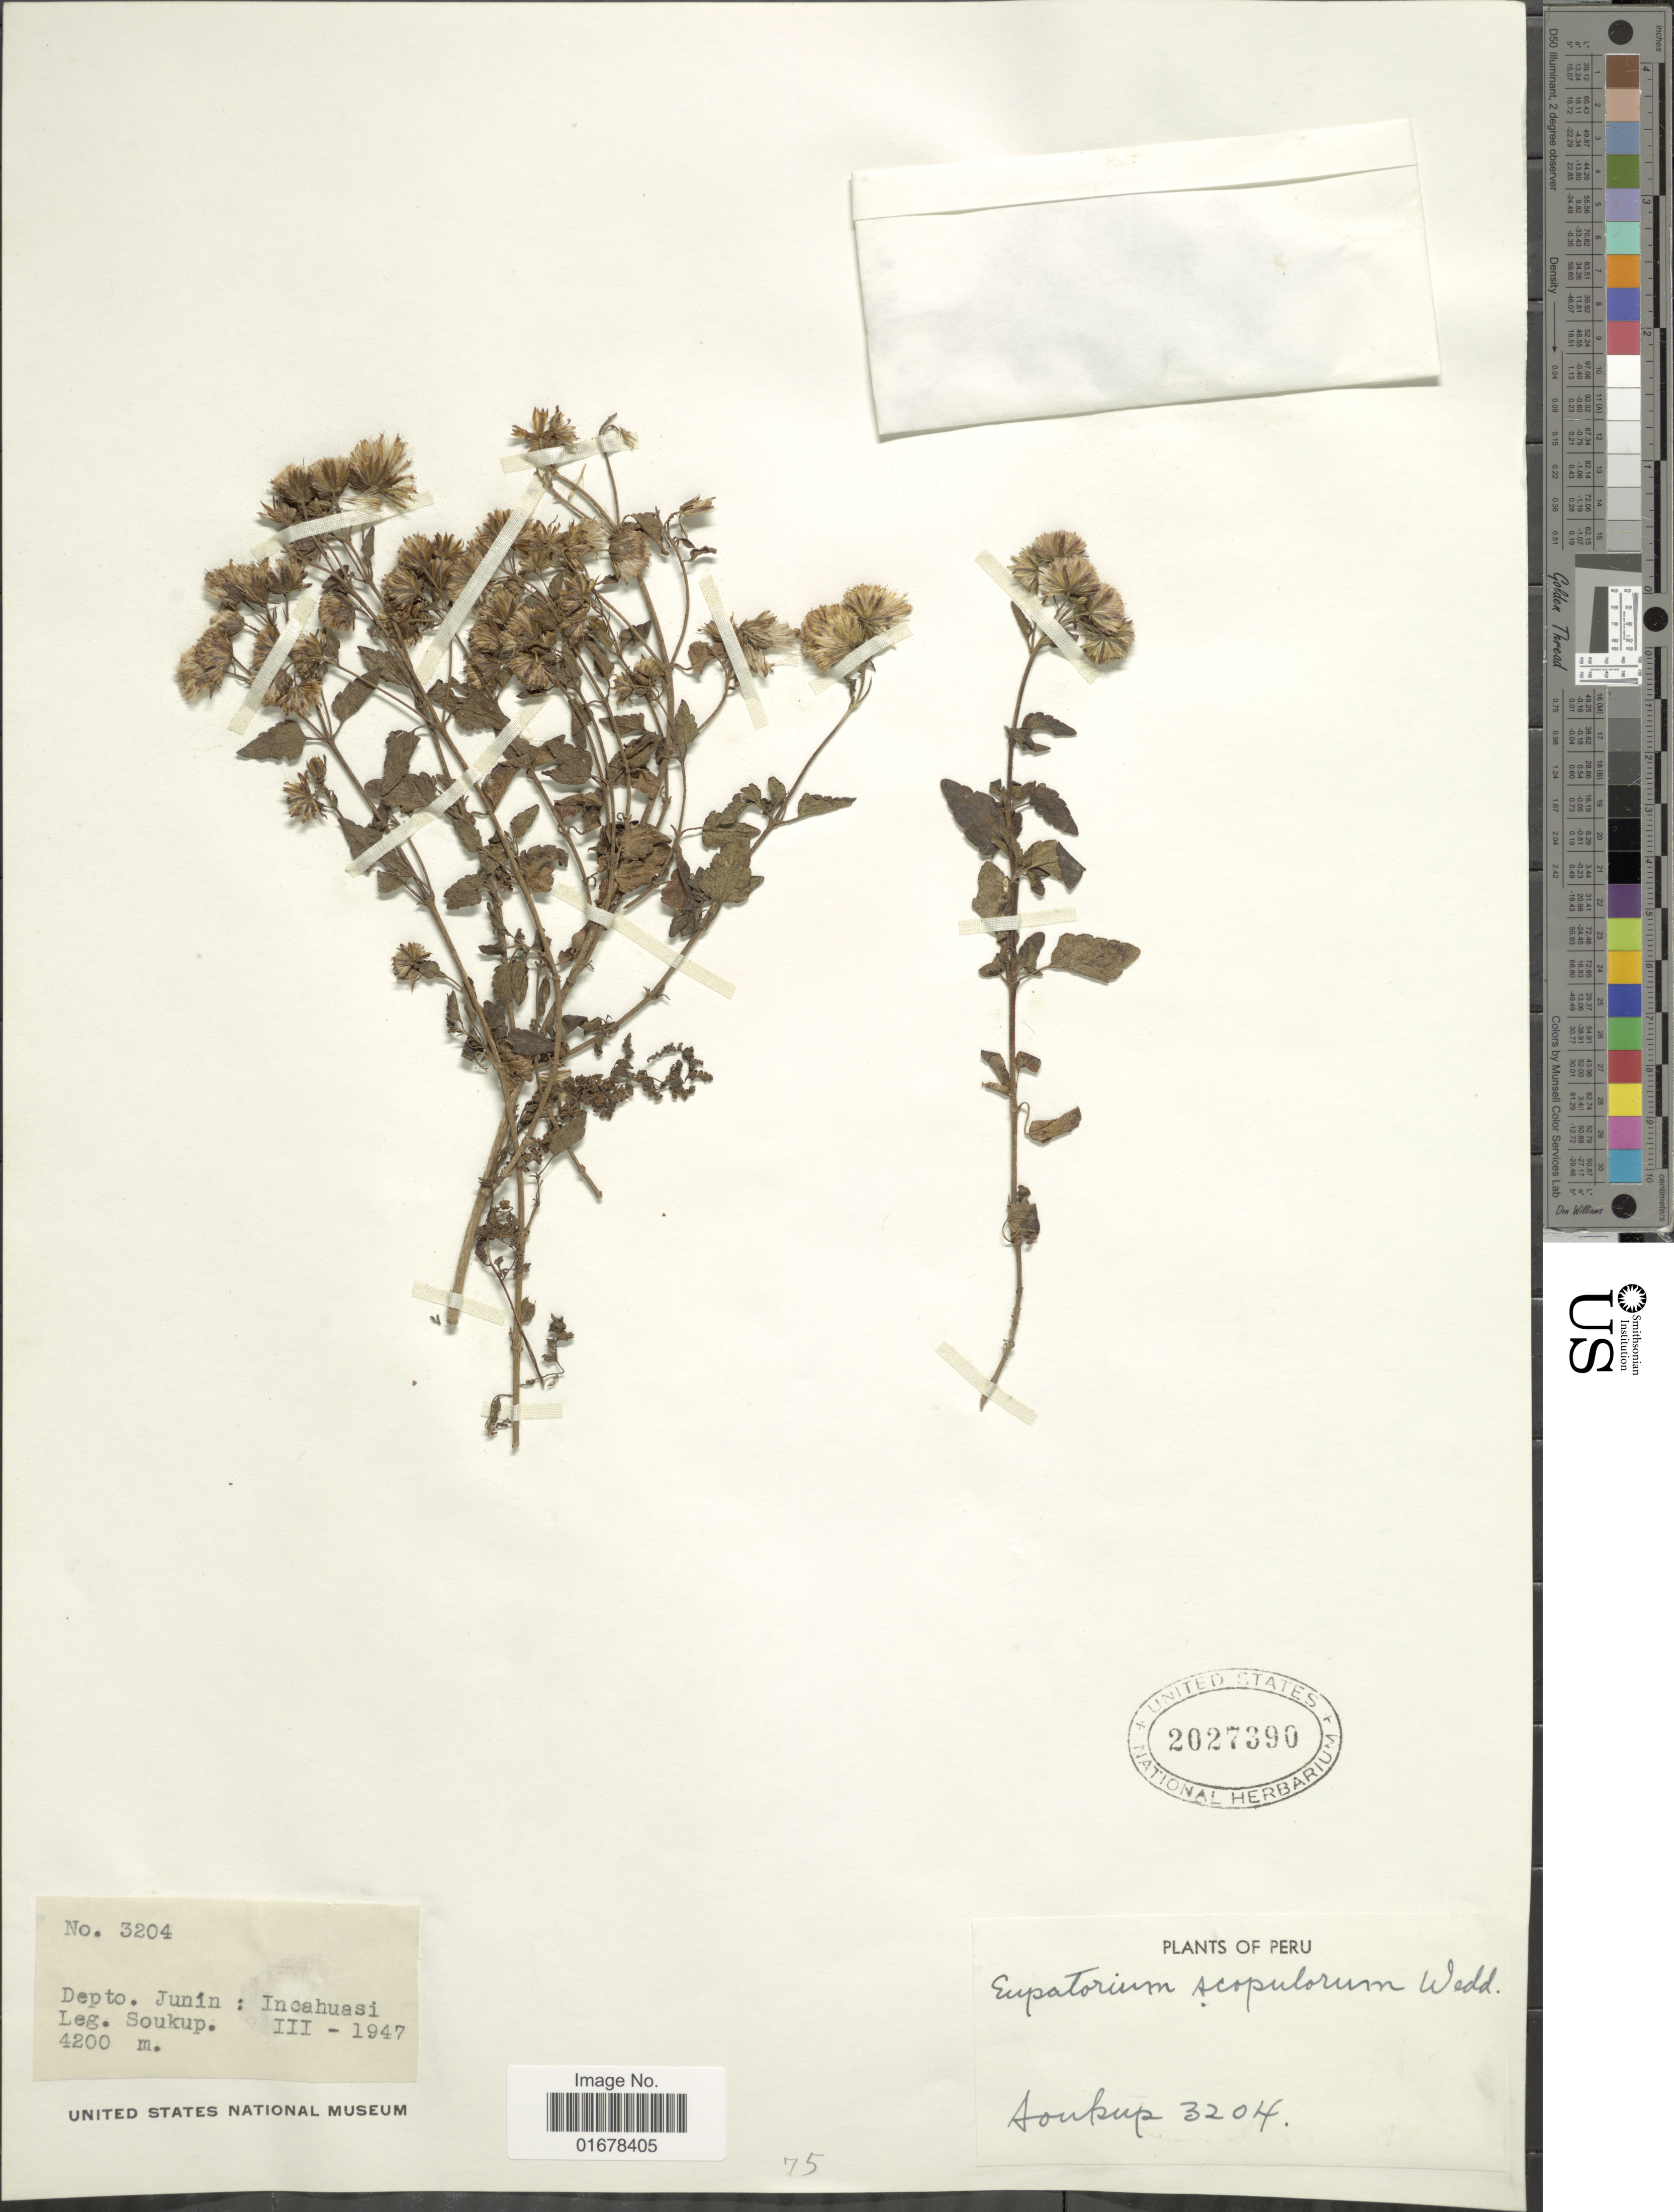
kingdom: Plantae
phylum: Tracheophyta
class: Magnoliopsida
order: Asterales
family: Asteraceae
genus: Ageratina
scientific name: Ageratina scopulorum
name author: (Wedd.) R.M. King & H. Rob.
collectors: -- Soukup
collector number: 3204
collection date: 1947-03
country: Peru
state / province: Junín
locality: Depto. Junin: Incahuasi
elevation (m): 4200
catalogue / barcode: US 2027390